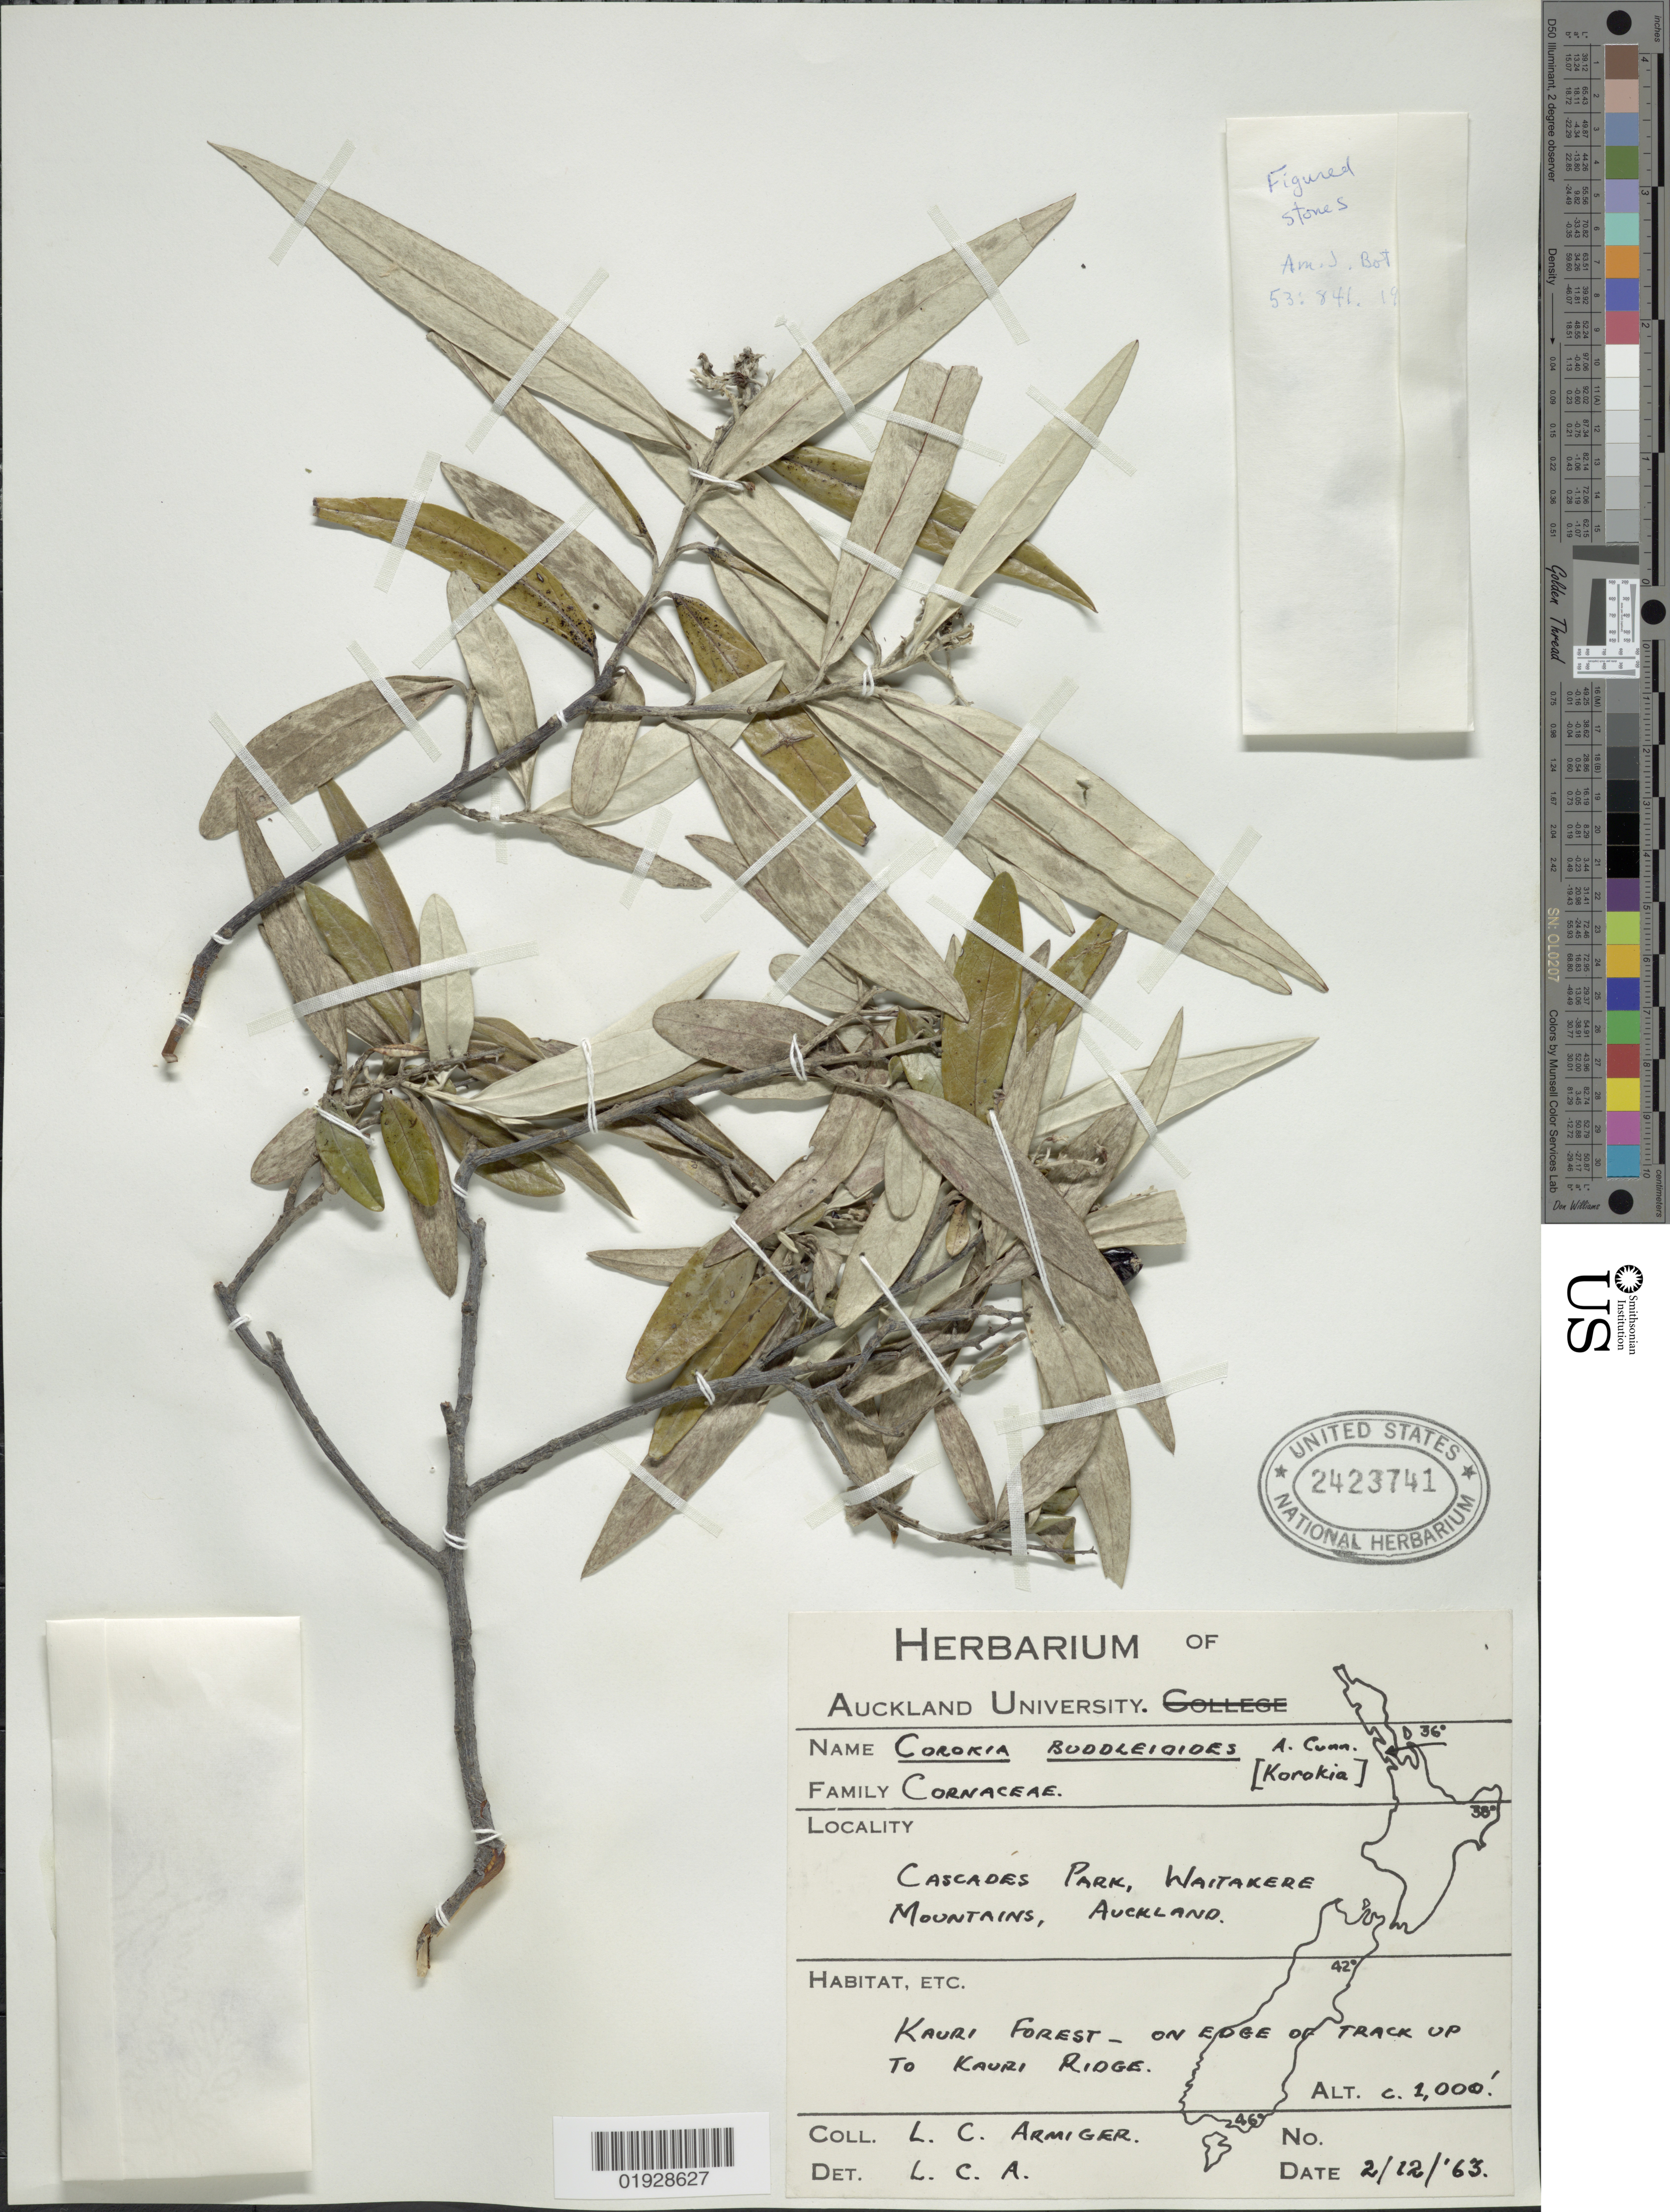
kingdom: Plantae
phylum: Tracheophyta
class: Magnoliopsida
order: Asterales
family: Argophyllaceae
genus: Corokia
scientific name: Corokia buddlejoides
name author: A. Cunn.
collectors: L. Armiger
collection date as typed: Transcribed d/m/y: 2/12/63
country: New Zealand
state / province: Auckland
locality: Cascades Park, Waitakere Mountains. Kauri Forest - on edge of track up to Kauri Ridge.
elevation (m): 305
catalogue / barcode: US 2423741